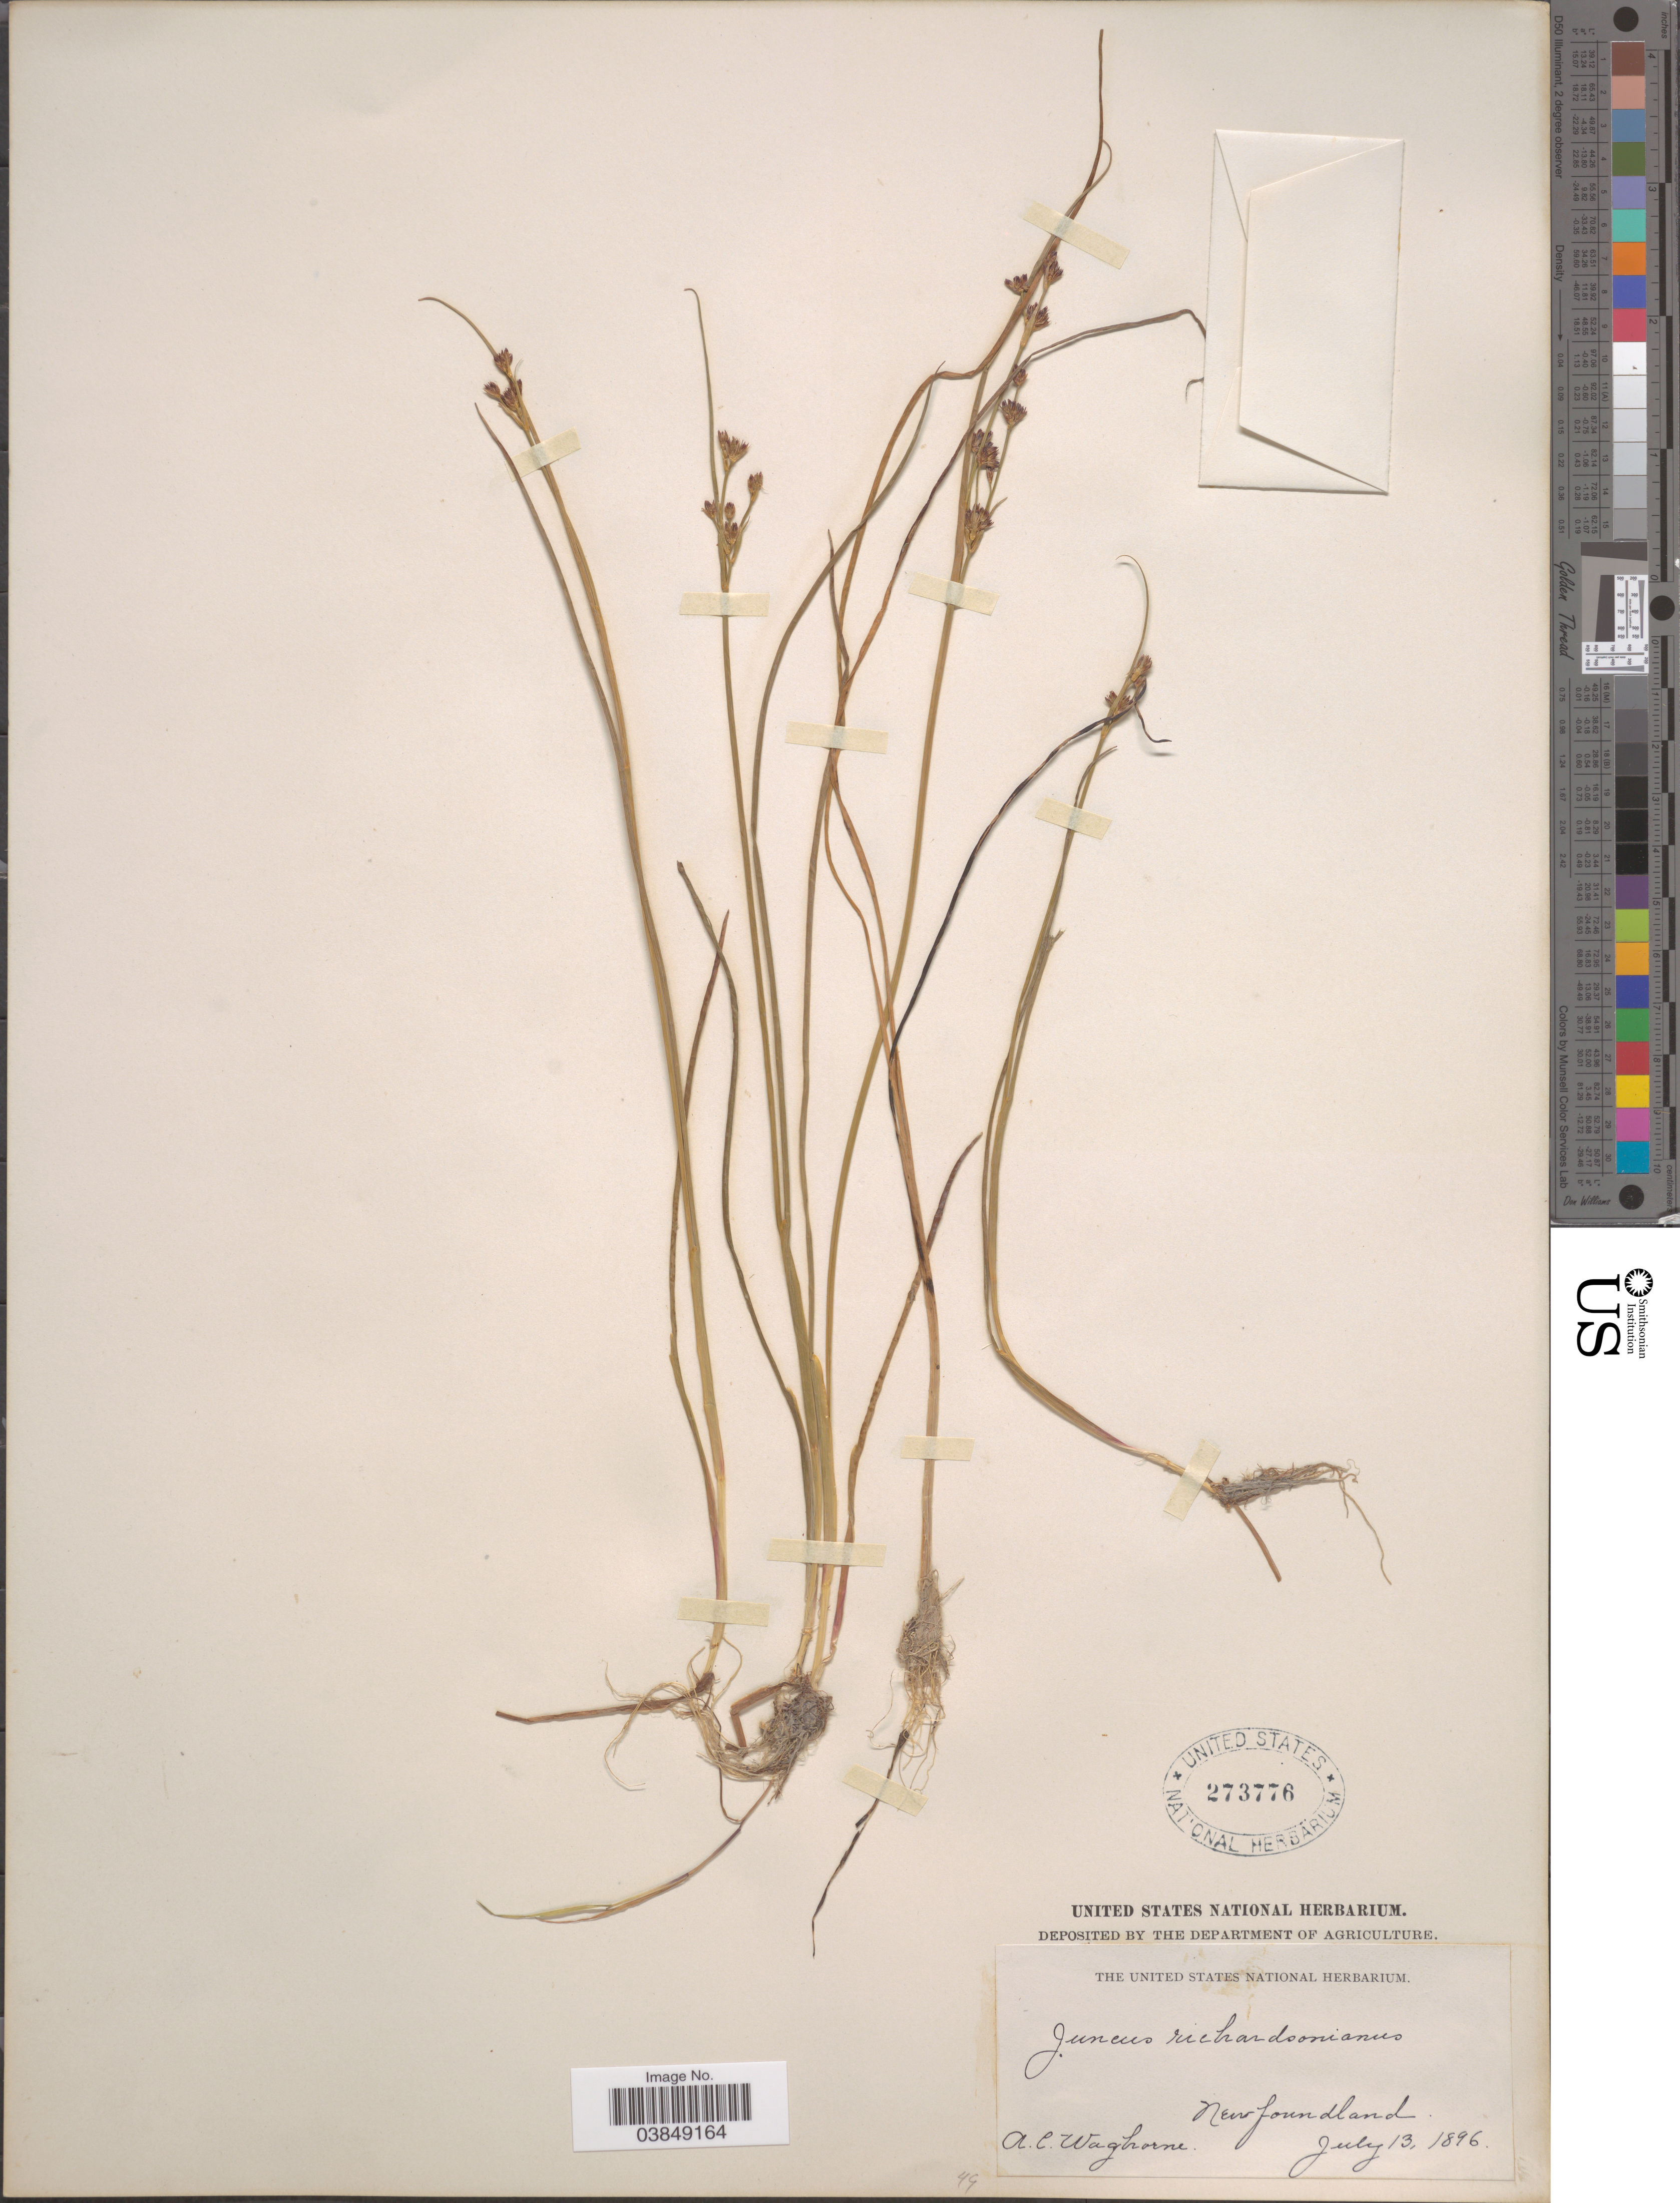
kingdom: Plantae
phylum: Tracheophyta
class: Liliopsida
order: Poales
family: Juncaceae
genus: Juncus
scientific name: Juncus alpinus var. rariflorus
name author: (Hartm.) Hartm.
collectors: A. Waghorne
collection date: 1896-07-13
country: Canada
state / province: Newfoundland and Labrador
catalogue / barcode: US 273776